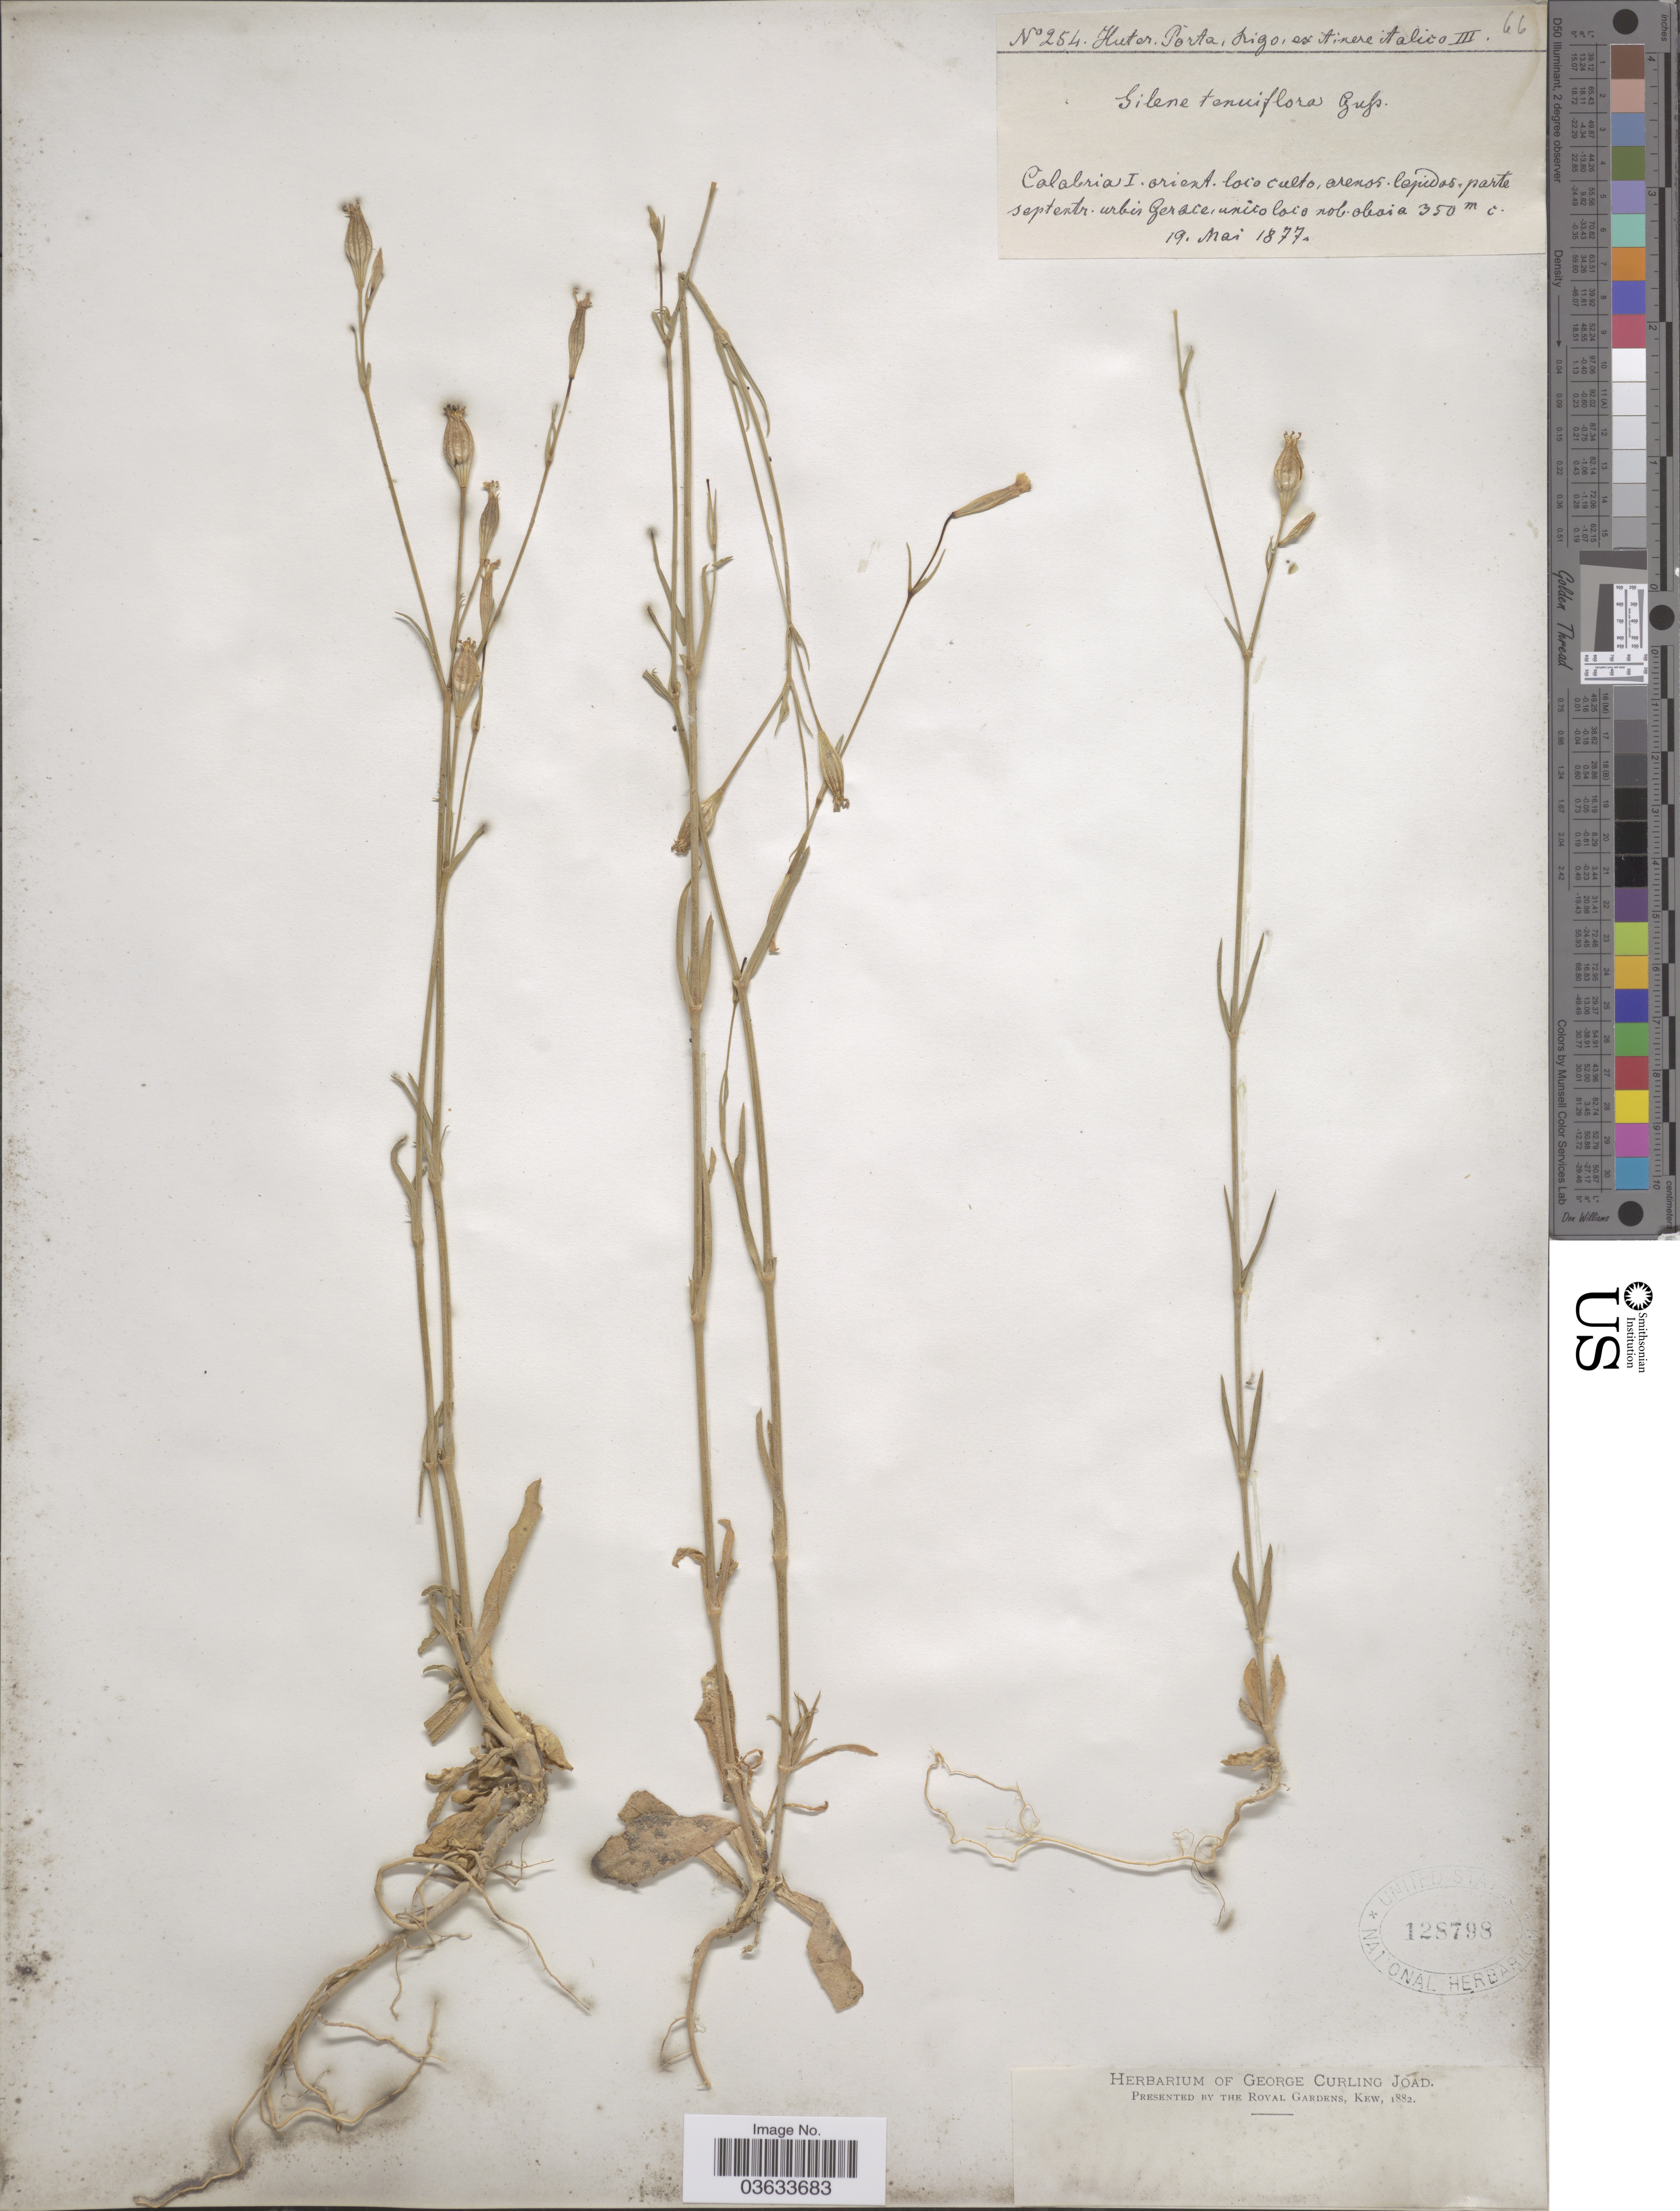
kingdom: Plantae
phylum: Tracheophyta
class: Magnoliopsida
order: Caryophyllales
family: Caryophyllaceae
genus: Silene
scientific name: Silene tenuiflora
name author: Gussone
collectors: -. Huter, -- Porta & -- Rigo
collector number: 254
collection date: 1877-05-19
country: Italy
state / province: Calabria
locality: Calabria I. orient. loco culto, arenos lapidos, parte septentr. urbis Gerace, unito loco nob. obaia.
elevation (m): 350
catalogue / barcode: US 128798